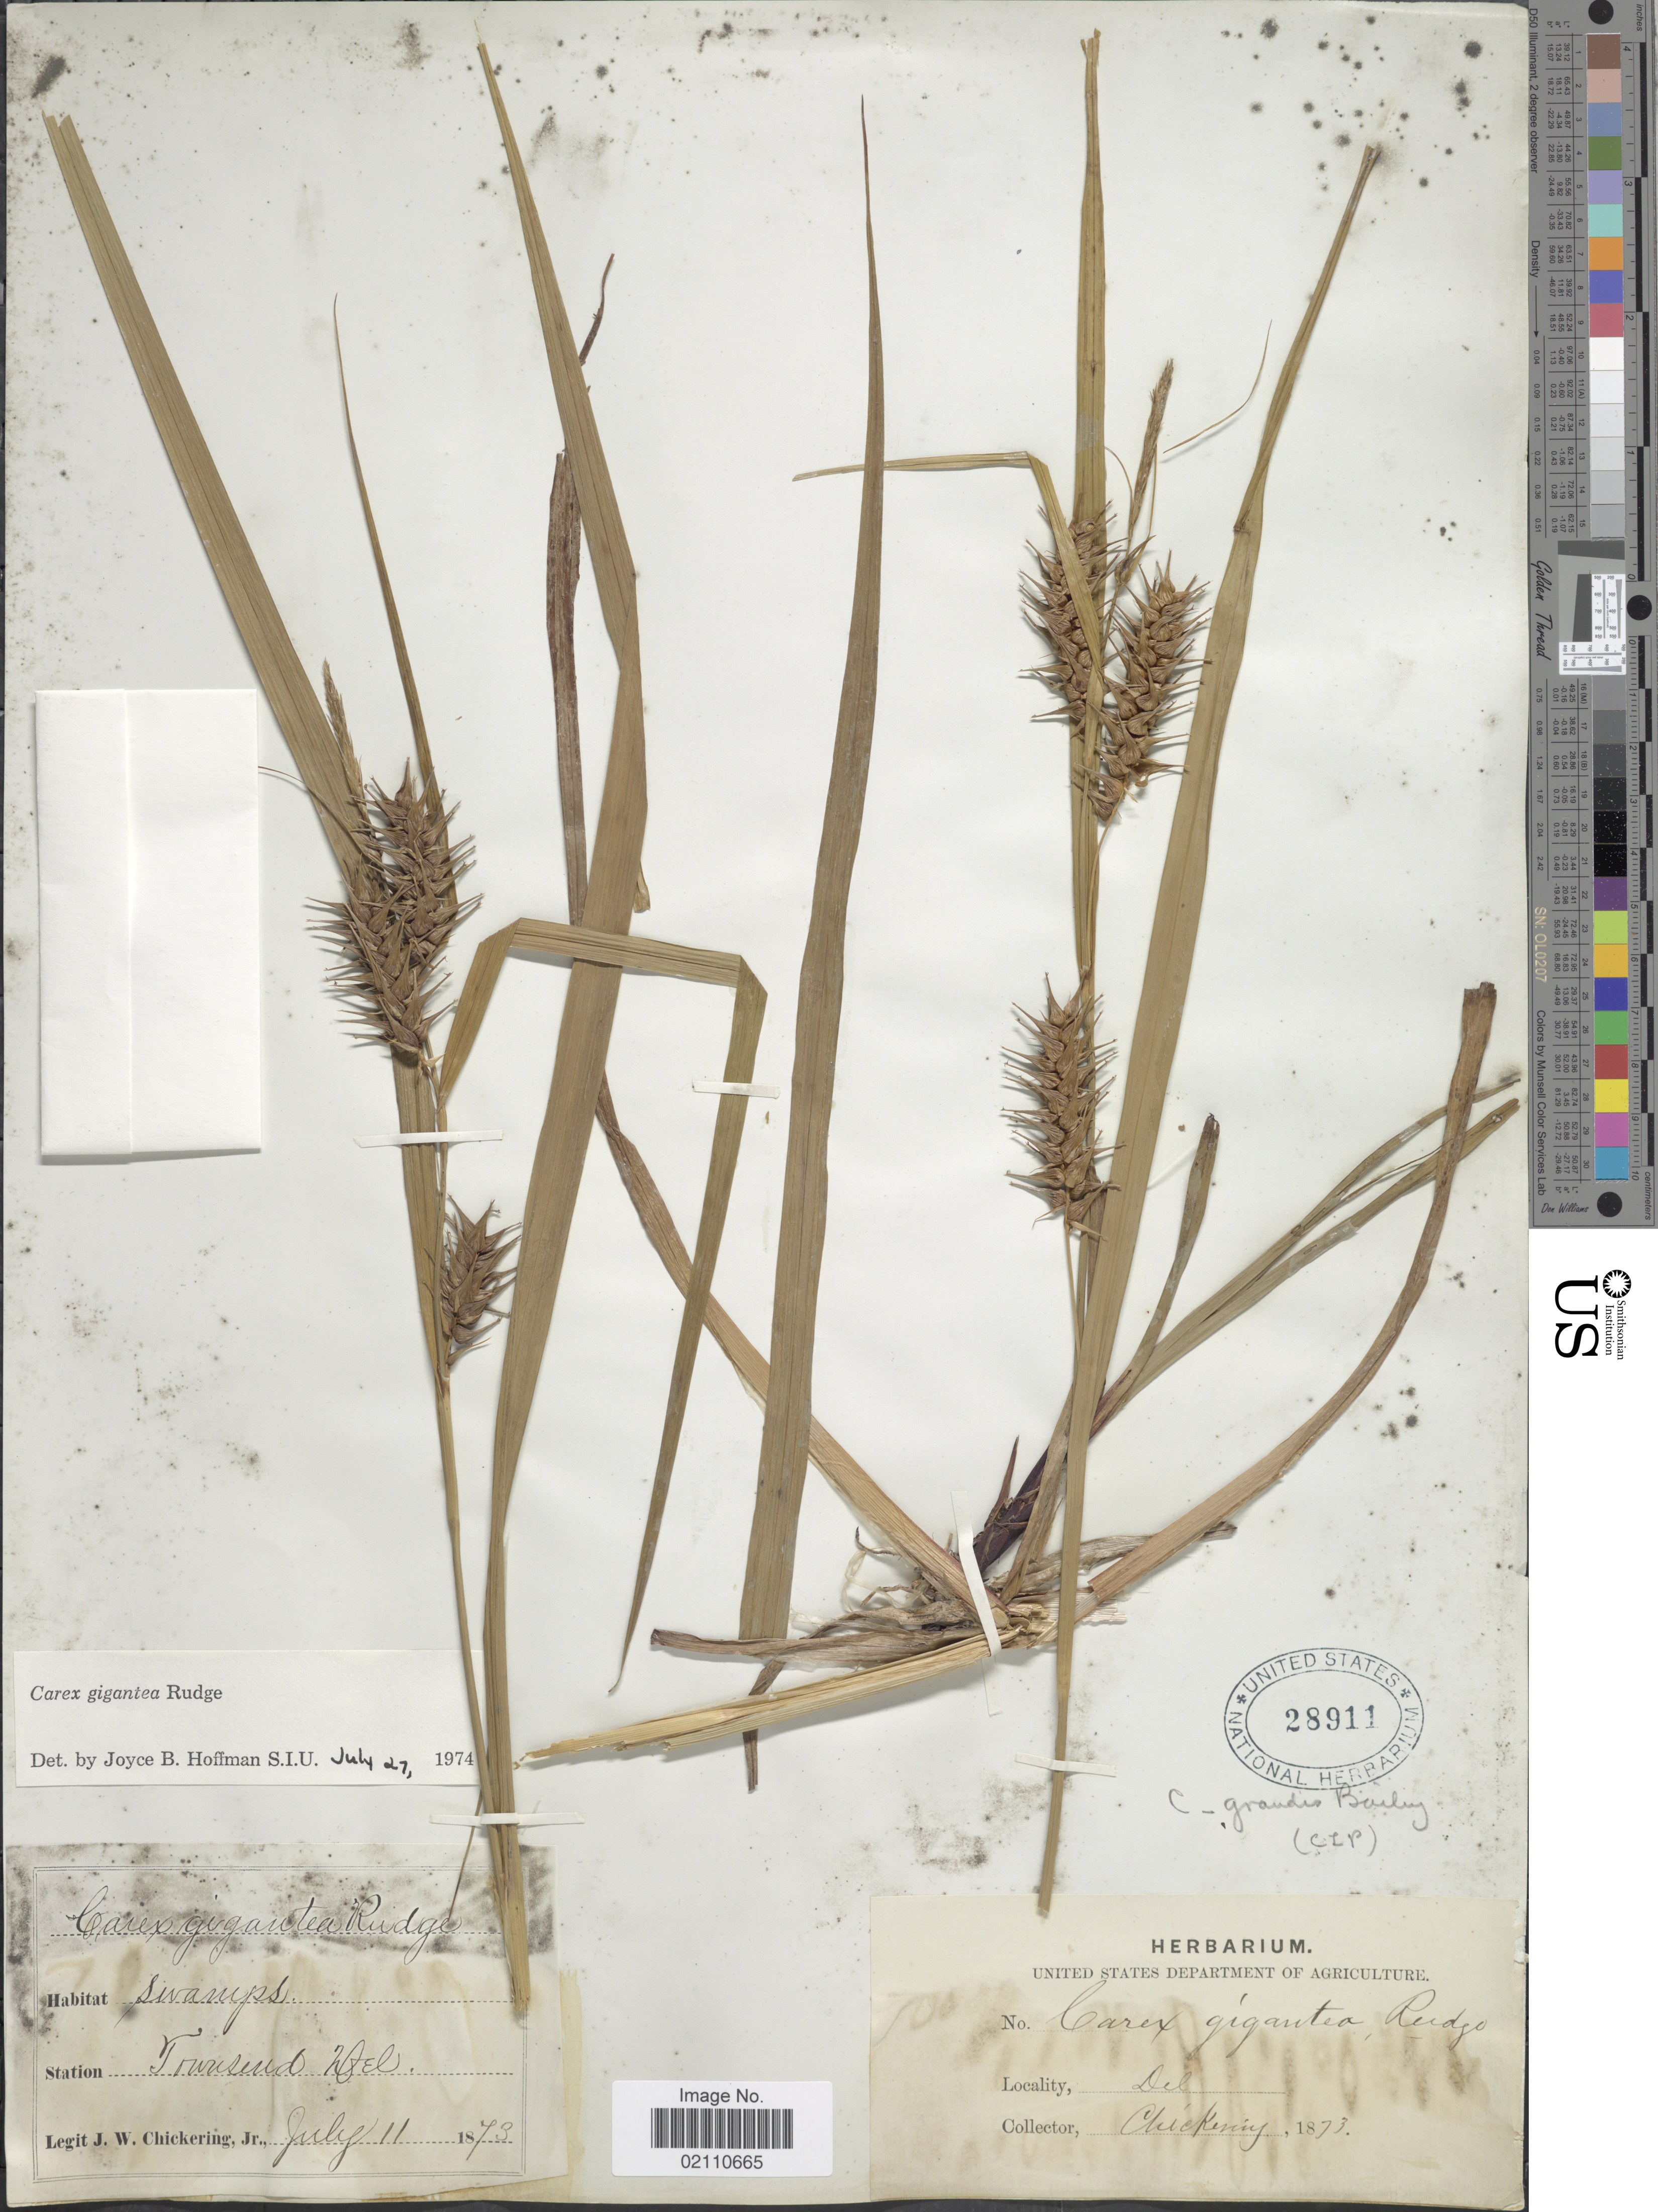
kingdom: Plantae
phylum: Tracheophyta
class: Liliopsida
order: Poales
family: Cyperaceae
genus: Carex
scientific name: Carex gigantea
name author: Rudge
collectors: J. W. Chickering Jr.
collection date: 1873-07-11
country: United States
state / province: Delaware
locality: Townsend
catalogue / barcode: US 28911